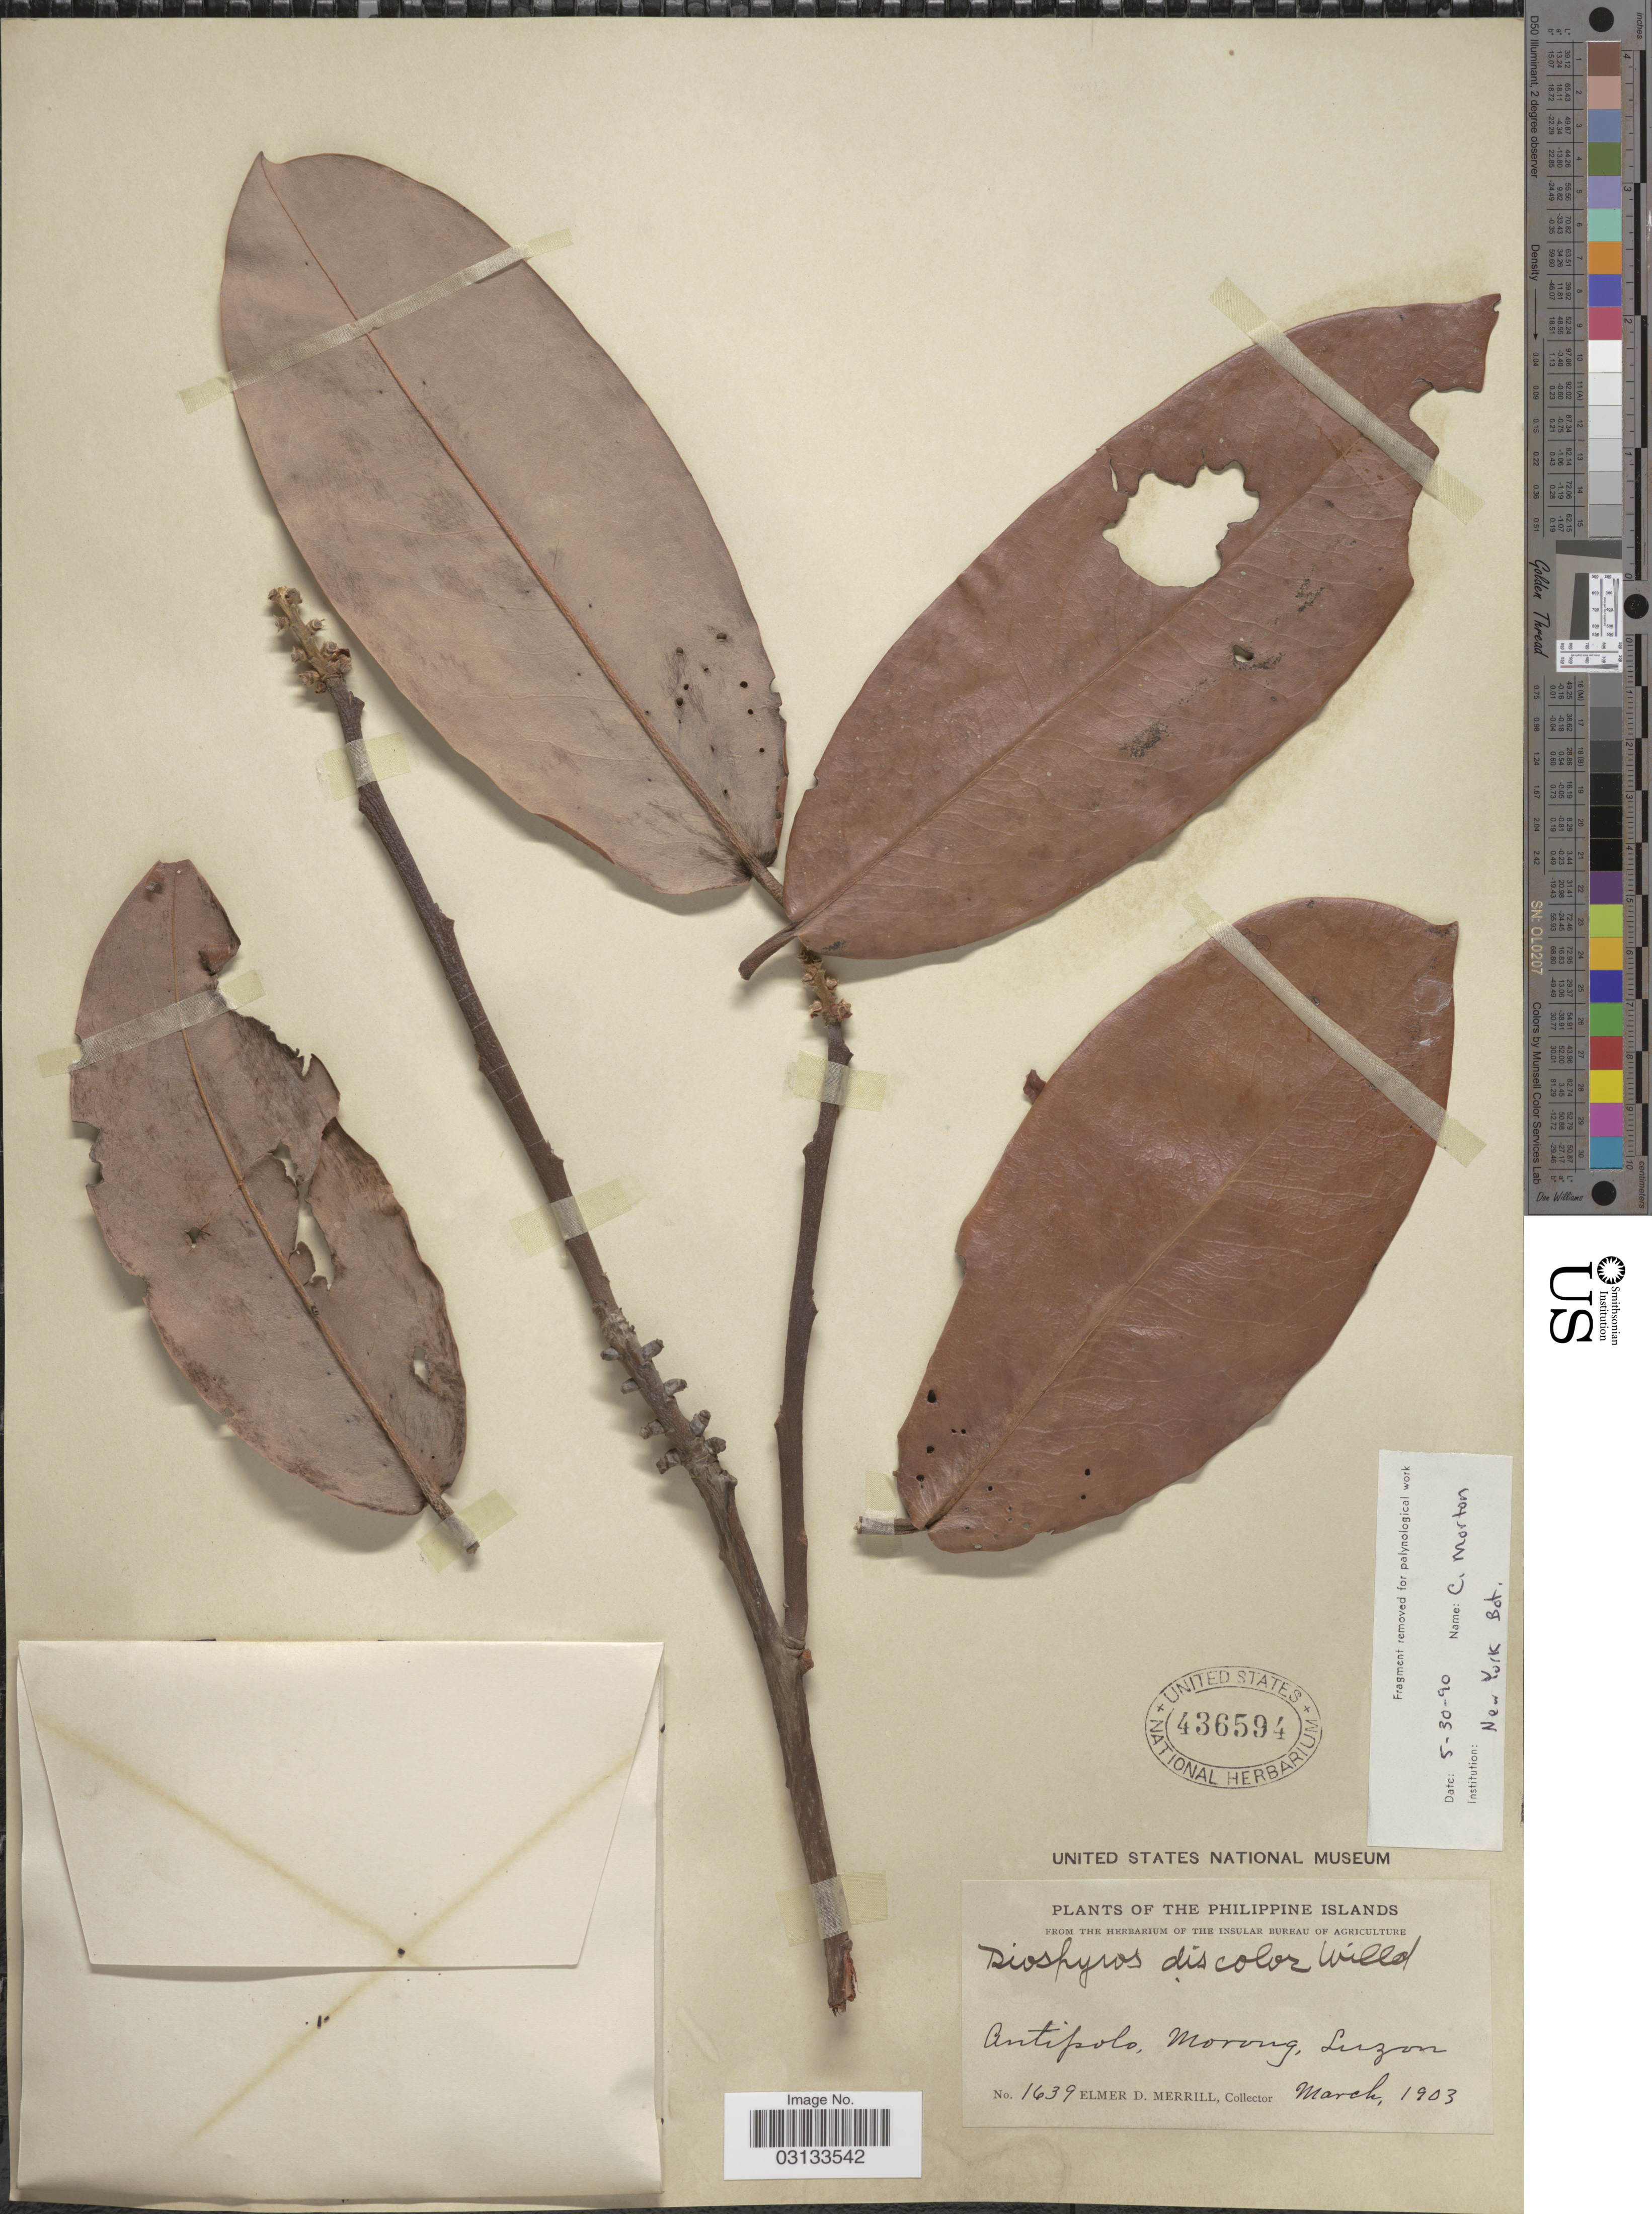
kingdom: Plantae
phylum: Tracheophyta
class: Magnoliopsida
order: Ericales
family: Ebenaceae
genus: Diospyros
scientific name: Diospyros discolor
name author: Willd.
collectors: E. D. Merrill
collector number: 1639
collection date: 1903-03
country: Philippines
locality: Antipolo, Morong, Luzon.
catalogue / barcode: US 436594